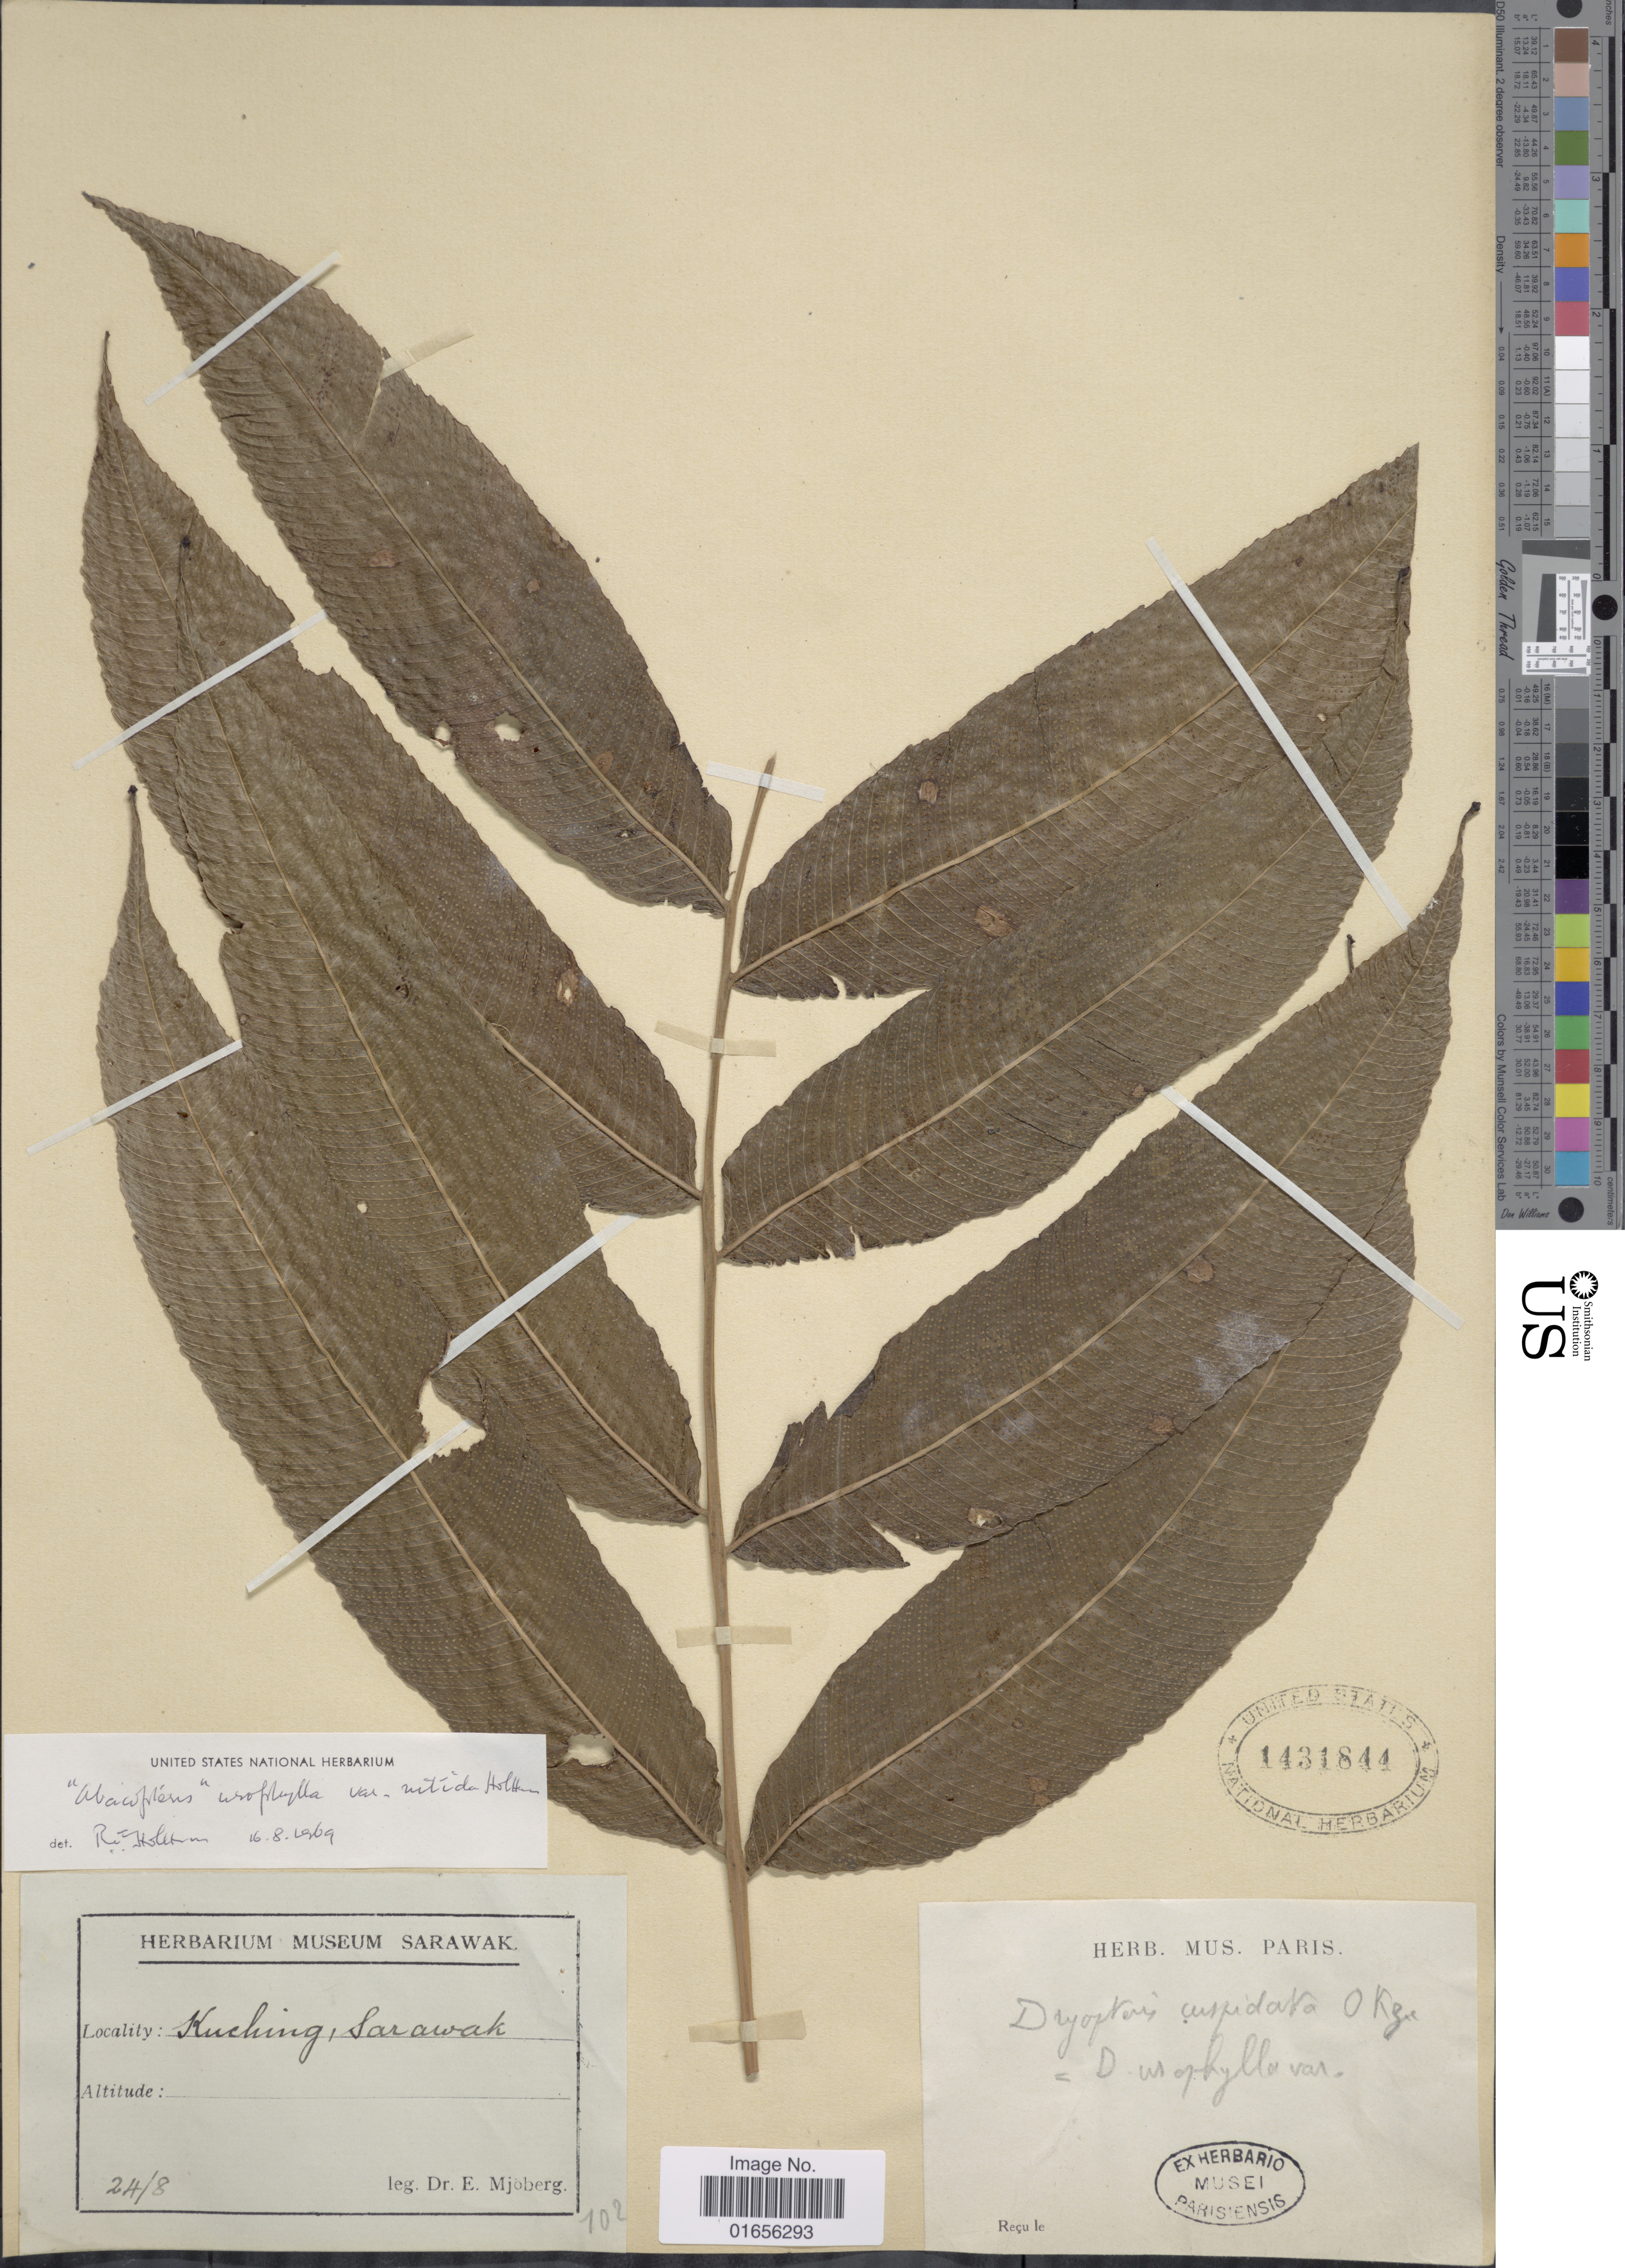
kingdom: Plantae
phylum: Tracheophyta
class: Polypodiopsida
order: Polypodiales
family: Thelypteridaceae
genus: Pronephrium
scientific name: Pronephrium nitidum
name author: Holttum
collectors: E. Mjoberg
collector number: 102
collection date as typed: Transcribed d/m/y: /8/24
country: Malaysia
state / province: Sarawak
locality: Kuching, Sarawak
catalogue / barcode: US 1431844